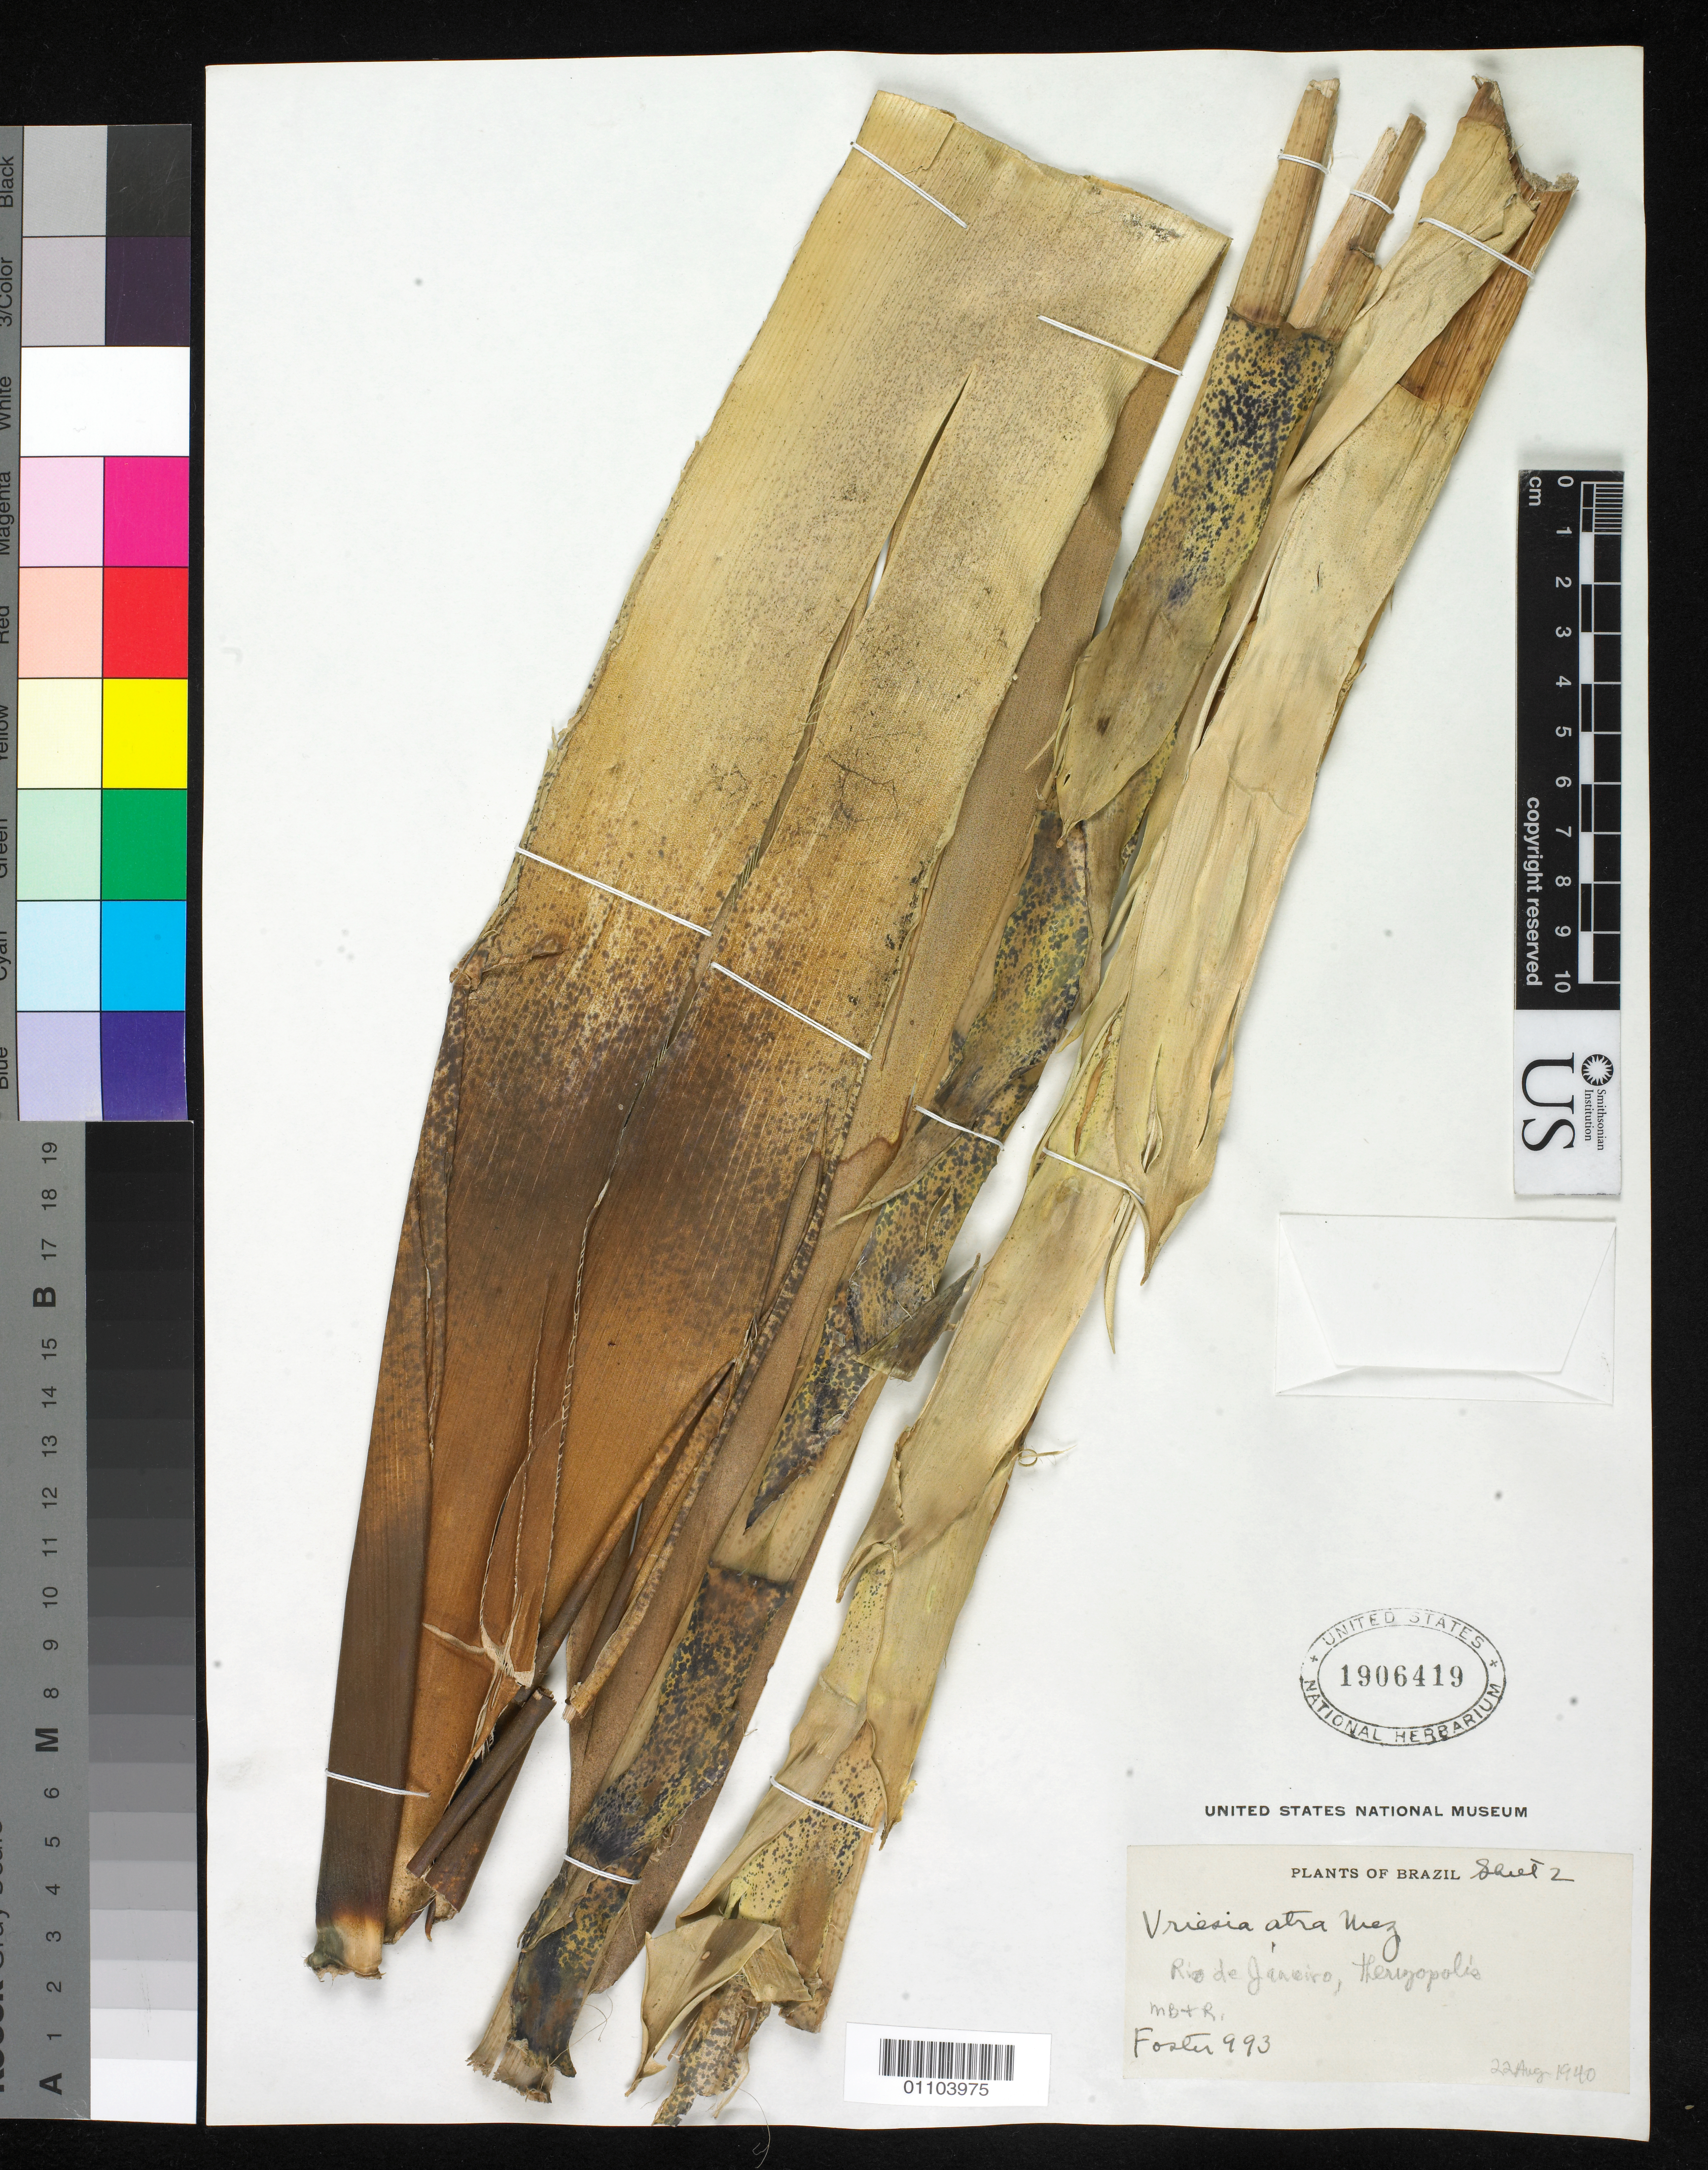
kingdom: Plantae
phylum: Tracheophyta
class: Liliopsida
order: Poales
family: Bromeliaceae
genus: Vriesea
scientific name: Vriesea atra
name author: Mez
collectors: M. B. Foster & R. Foster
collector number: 993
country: Brazil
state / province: Rio de Janeiro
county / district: Teresópolis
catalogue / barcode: US 1906419